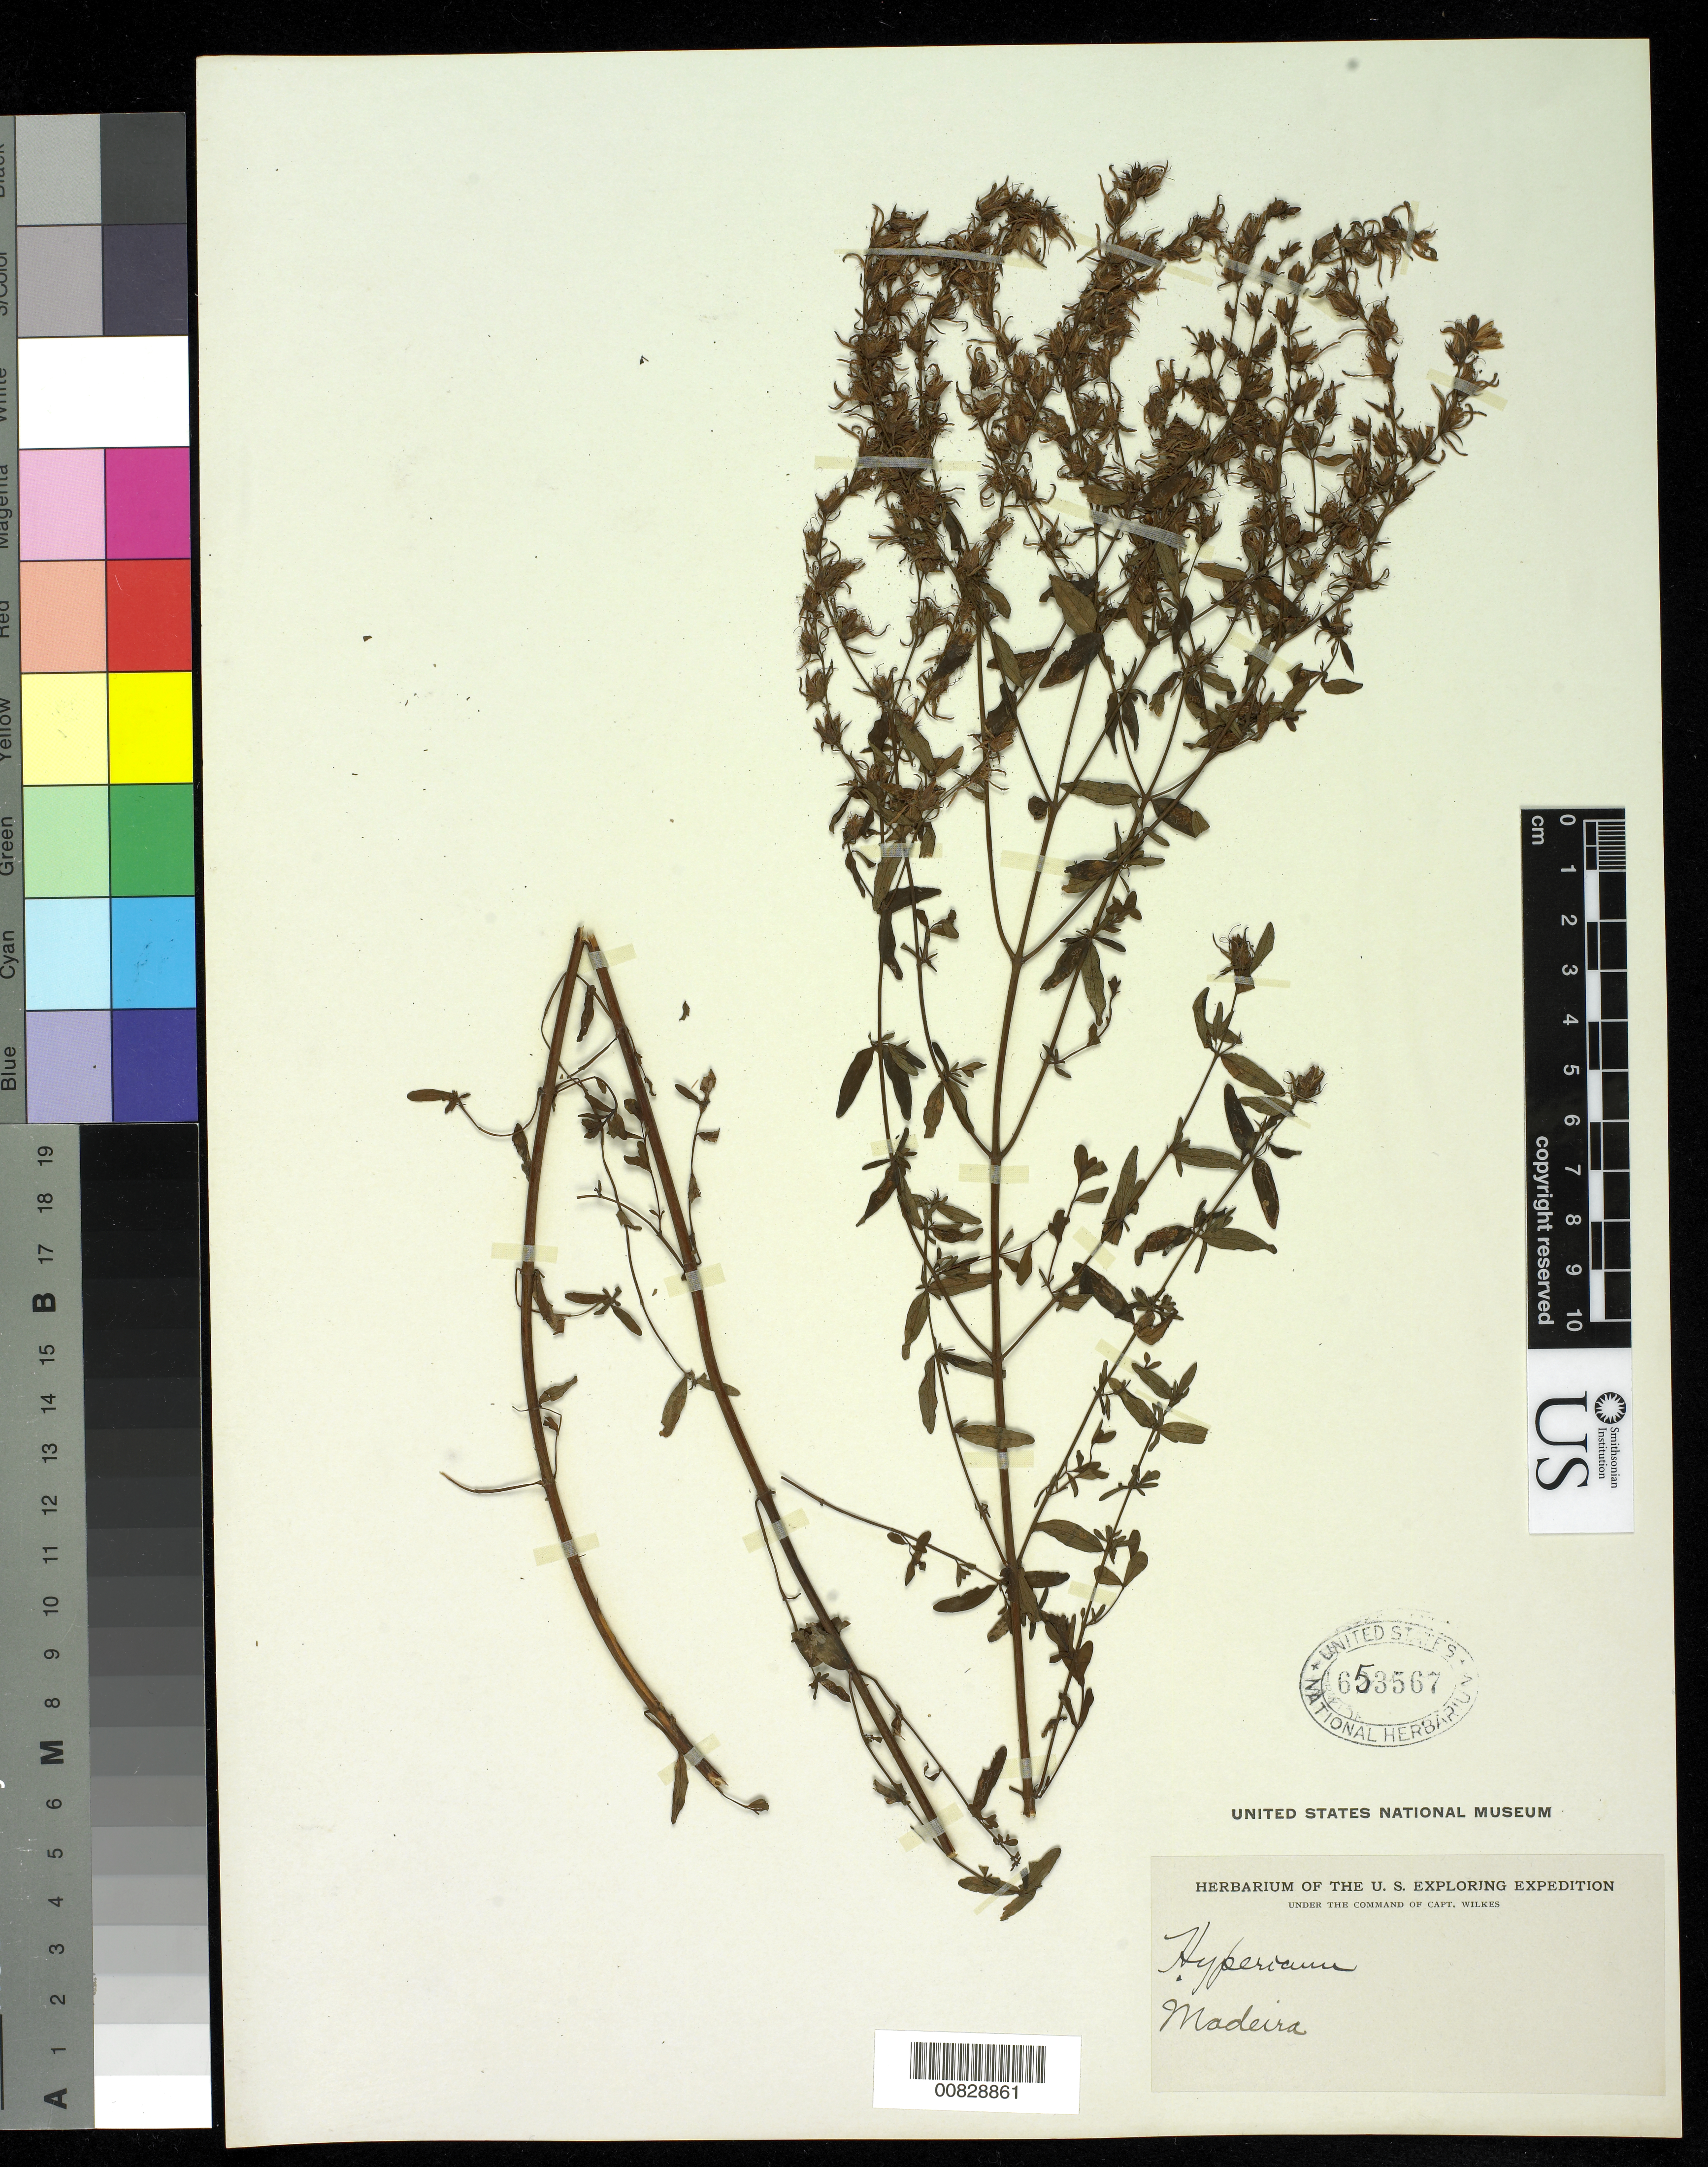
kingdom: Plantae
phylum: Tracheophyta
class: Magnoliopsida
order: Malpighiales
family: Hypericaceae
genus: Hypericum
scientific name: Hypericum sp.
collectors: Wilkes Explor. Exped.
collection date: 1838/1842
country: Portugal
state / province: Madeira (Aut. Reg.)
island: Madeira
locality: Funchal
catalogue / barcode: US 653567